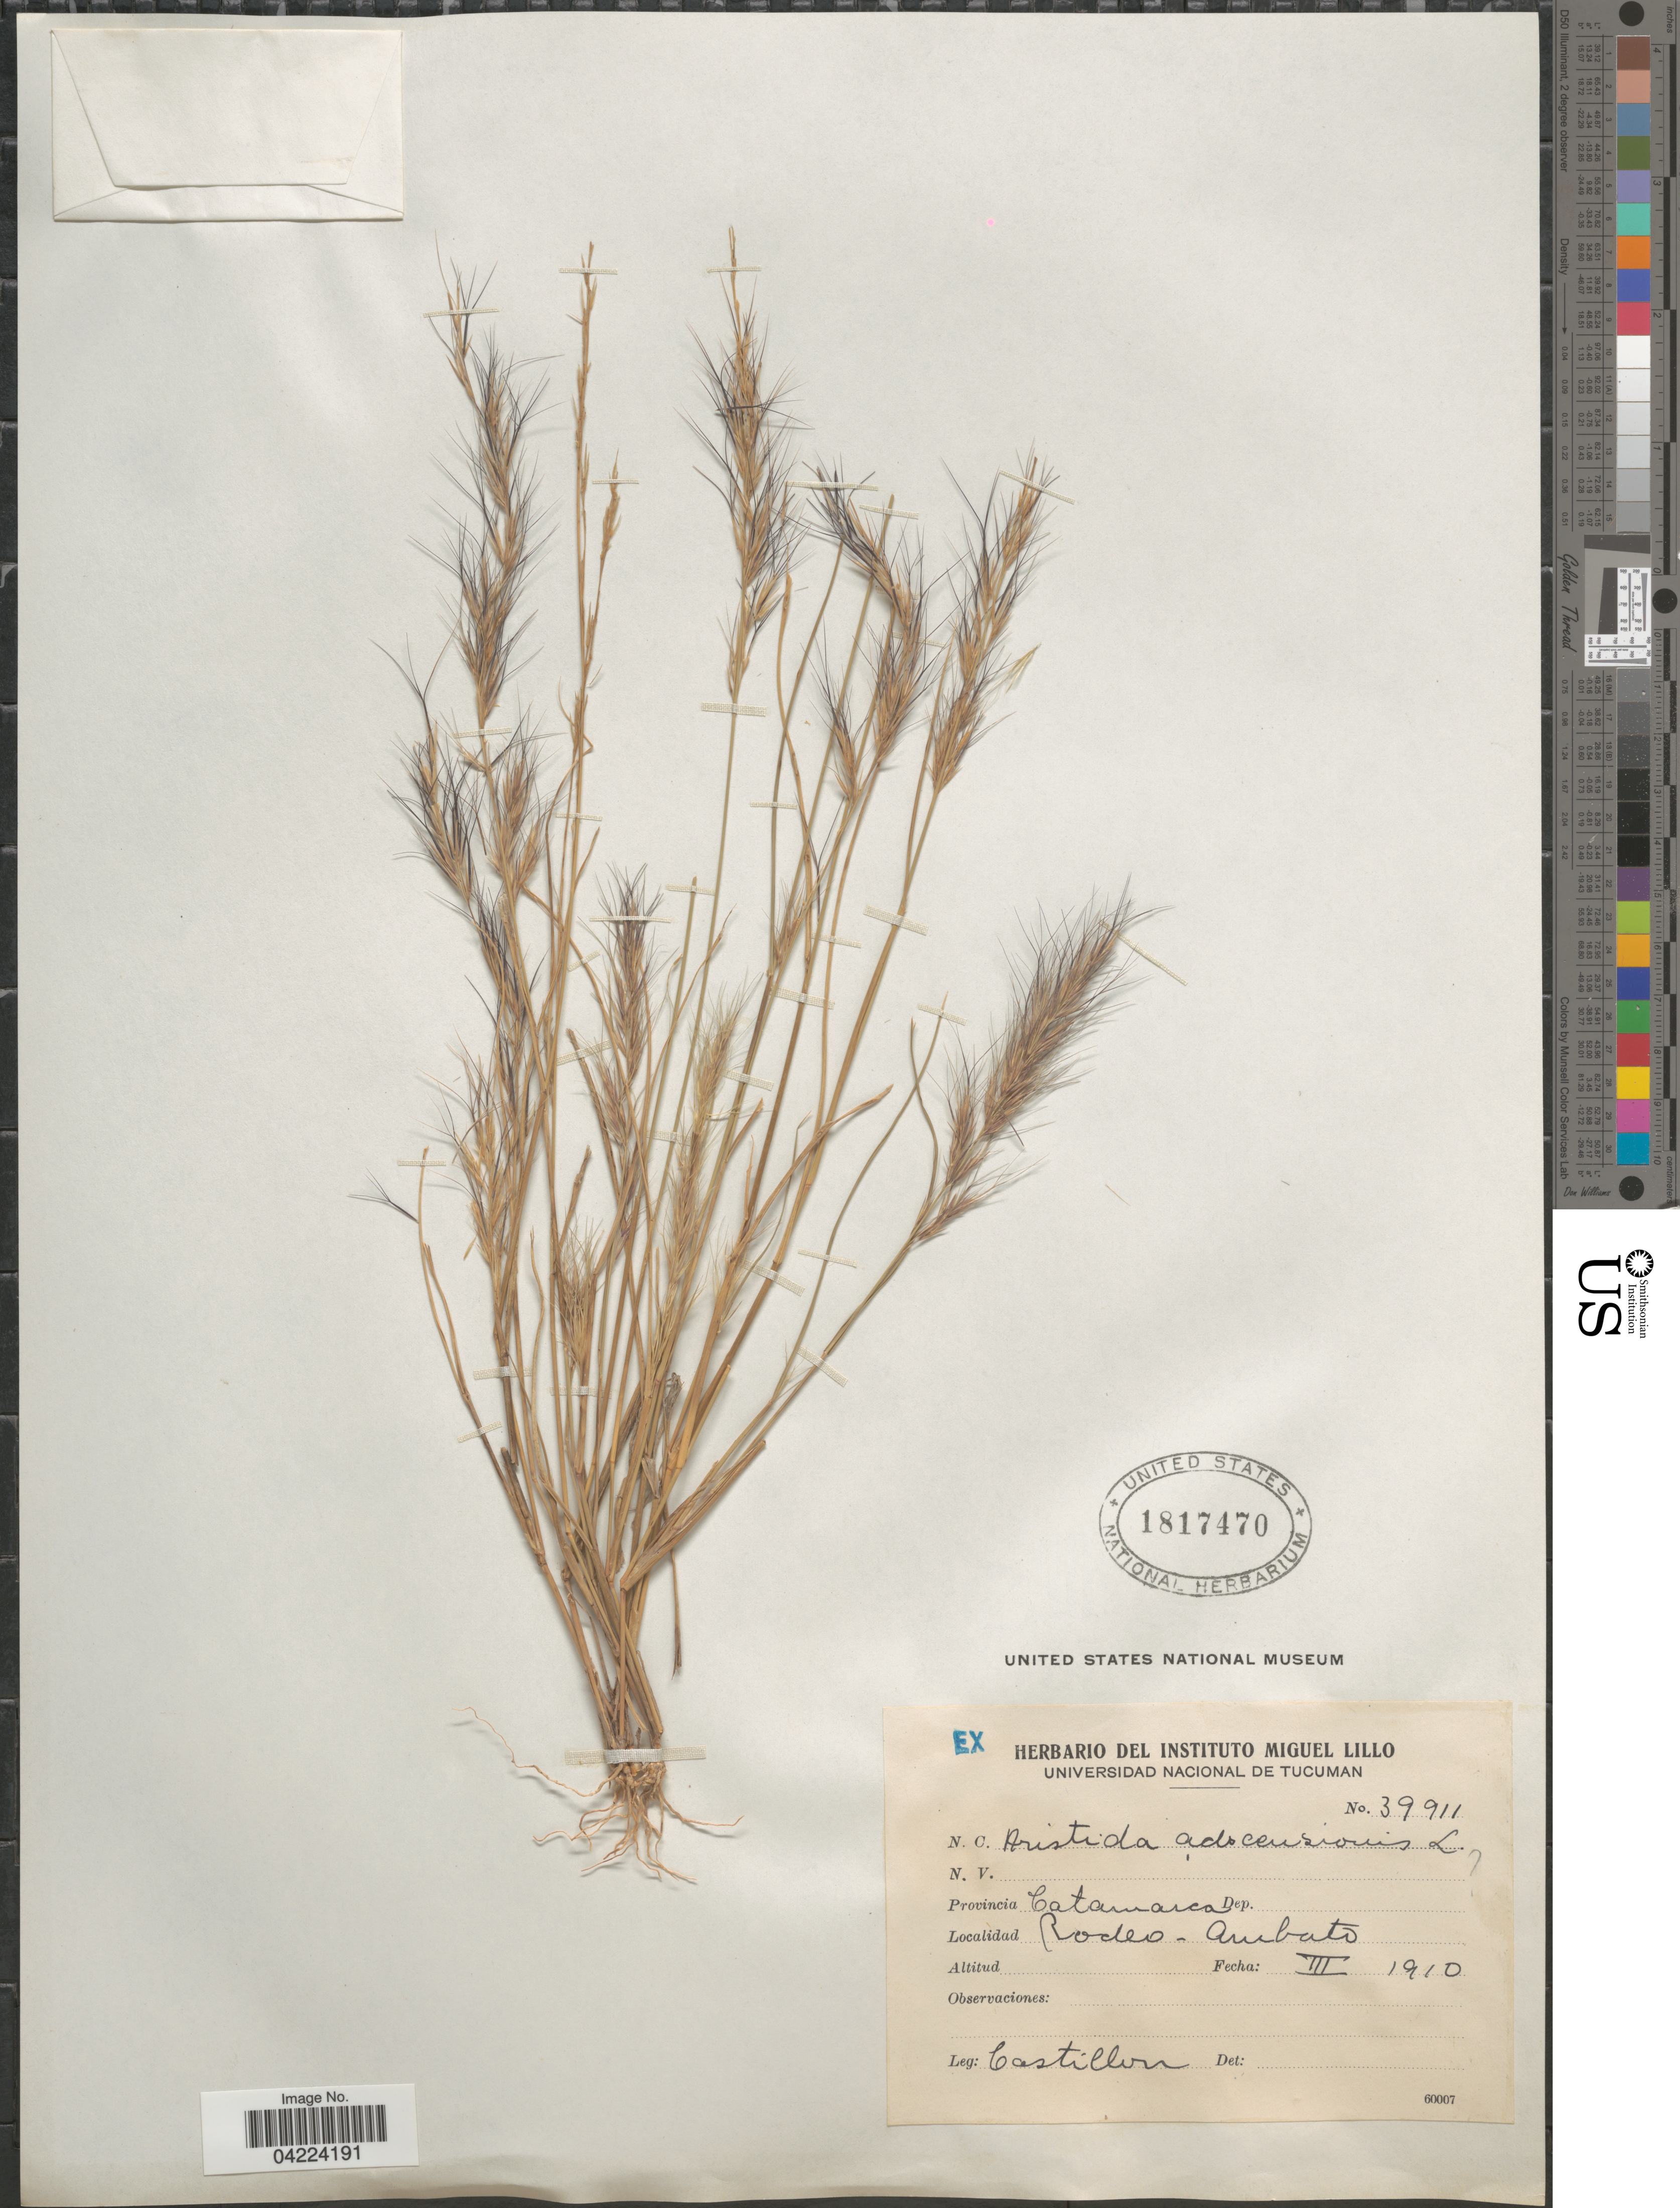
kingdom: Plantae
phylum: Tracheophyta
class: Liliopsida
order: Poales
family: Poaceae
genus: Aristida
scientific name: Aristida adscensionis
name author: L.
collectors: Castillon, --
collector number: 39911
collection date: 1910-03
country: Argentina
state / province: Catamarca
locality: Rodeo - Ambato.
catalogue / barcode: US 1817470